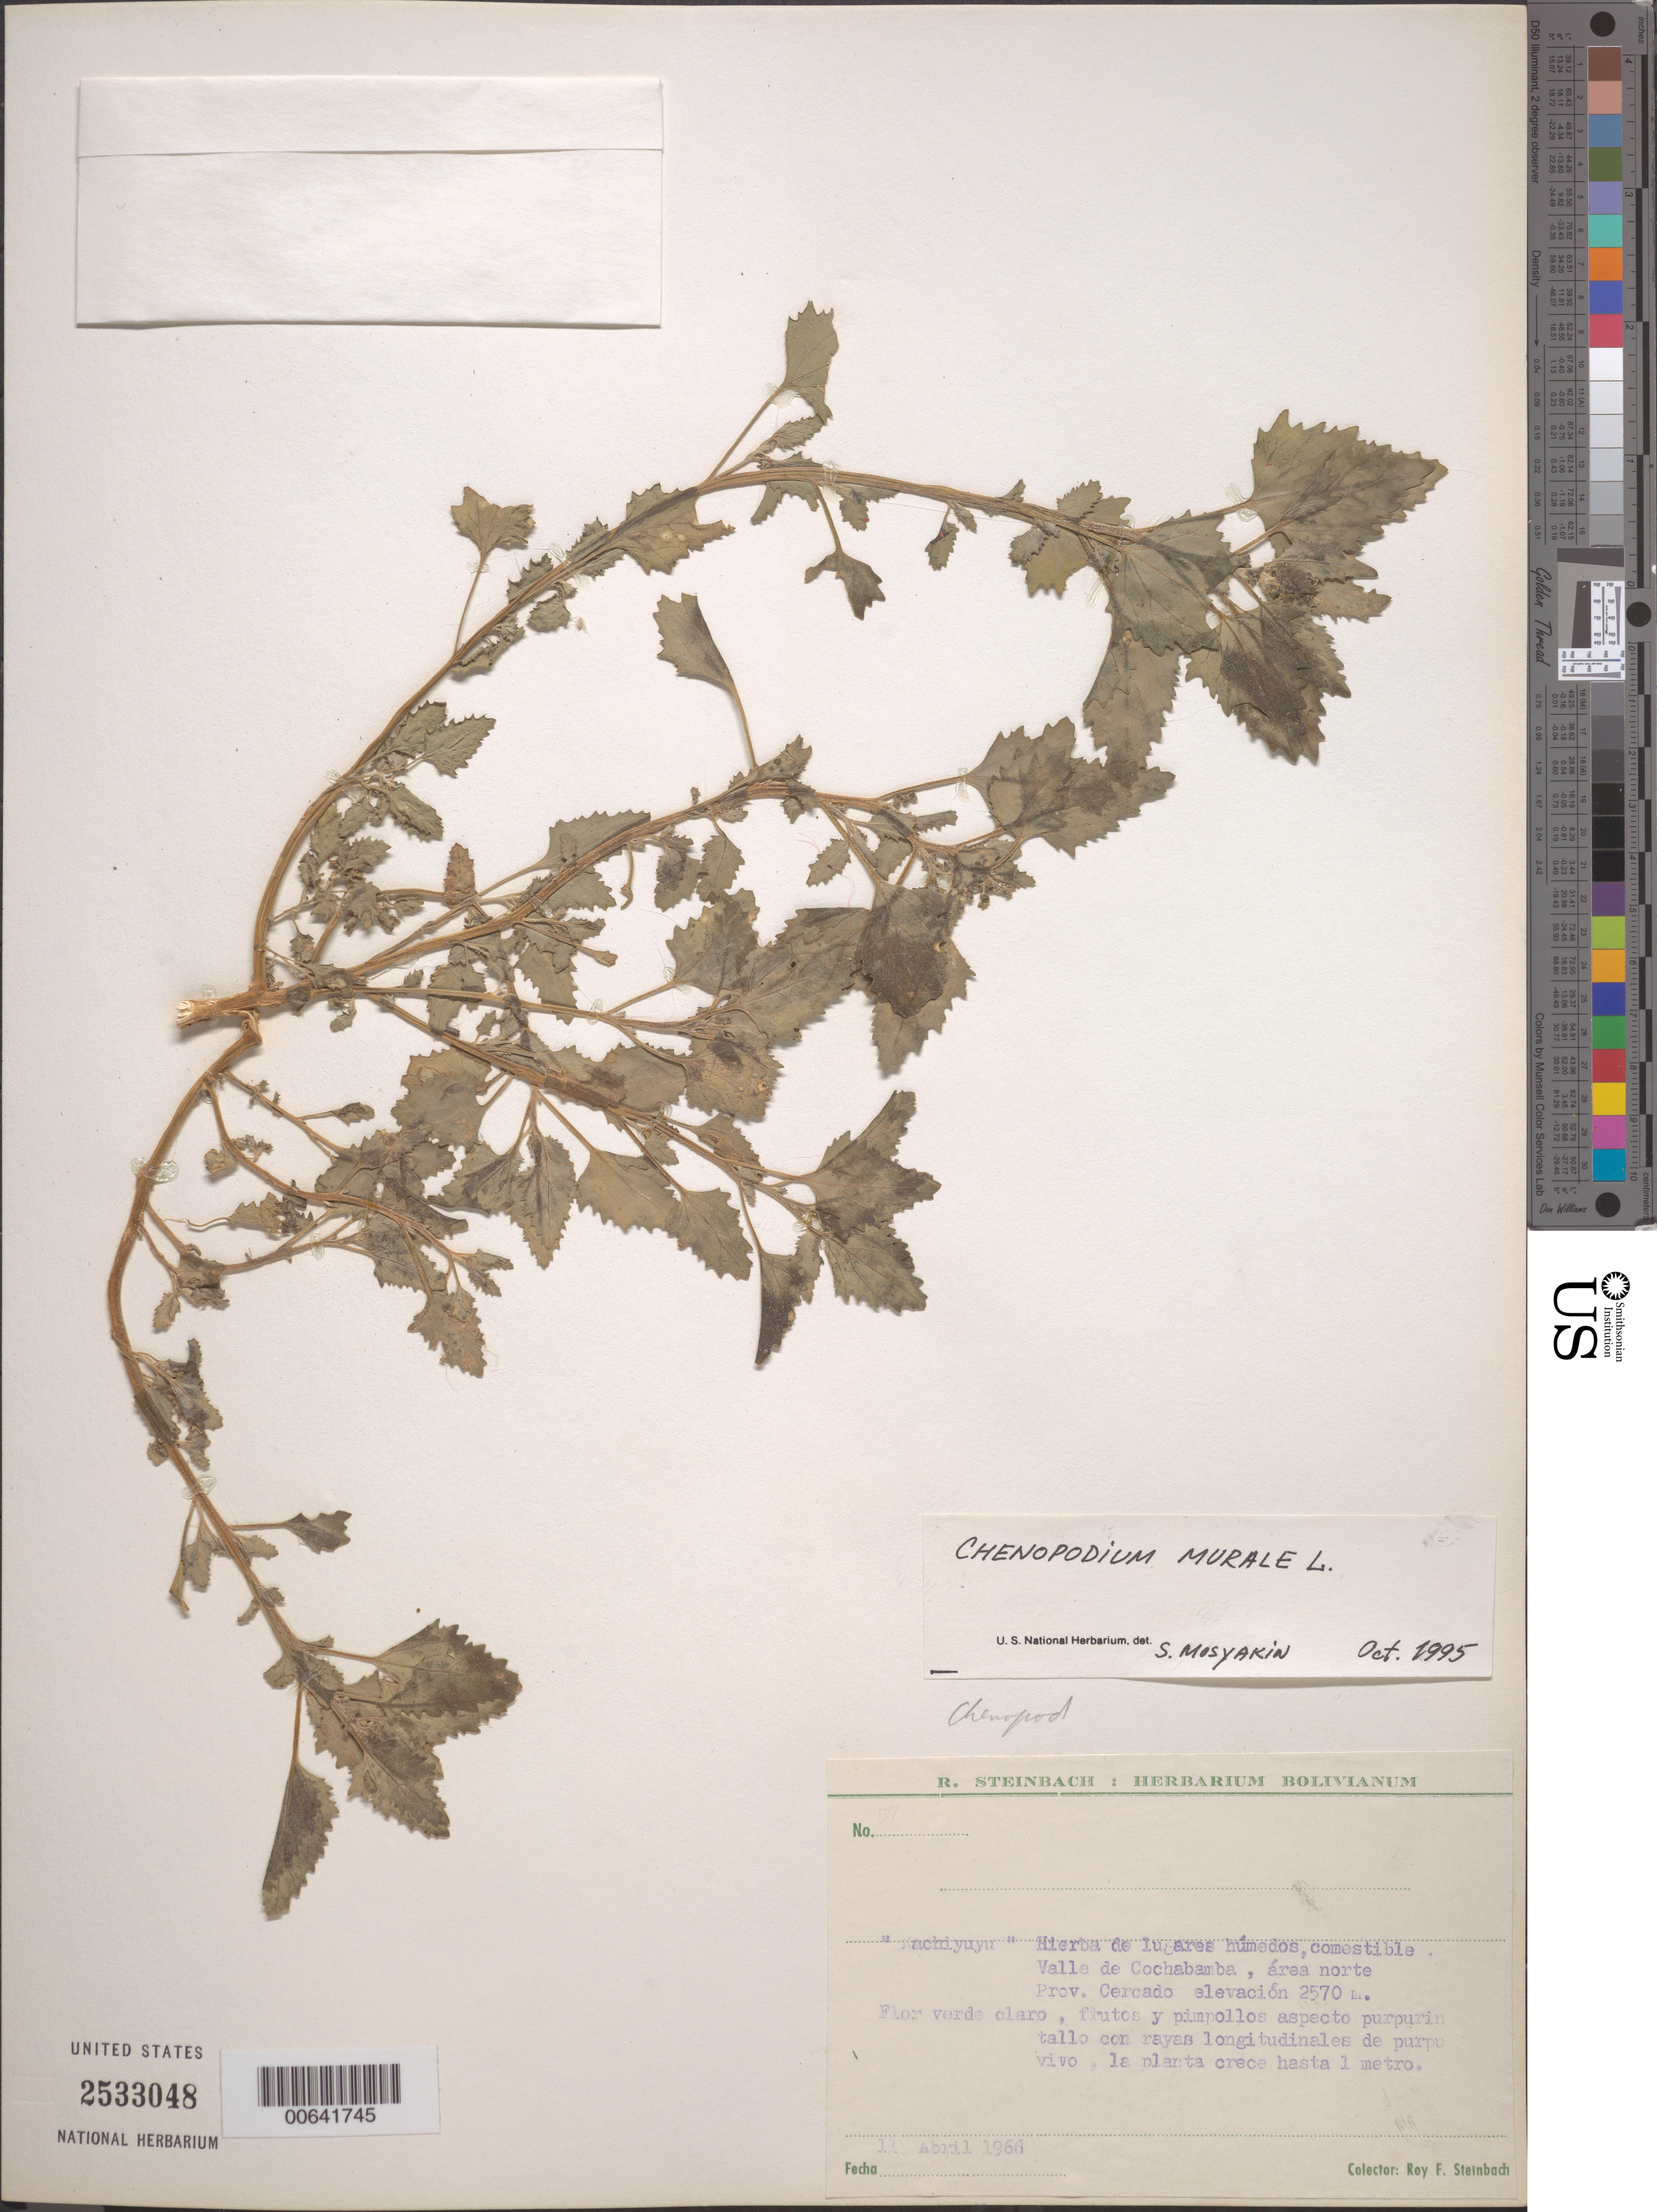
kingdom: Plantae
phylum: Tracheophyta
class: Magnoliopsida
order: Caryophyllales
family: Amaranthaceae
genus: Chenopodium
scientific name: Chenopodium murale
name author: L.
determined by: Mosyakin, S.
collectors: R. F. Steinbach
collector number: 57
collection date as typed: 04 Nov 1966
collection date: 1966-11-04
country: Bolivia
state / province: Cochabamba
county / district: Cercado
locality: Cercado. Valle de Cochabamba, area Norte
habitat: Crece en lugares humedos.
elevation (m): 2570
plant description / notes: Common name: Kachiyuyu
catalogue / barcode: US 2533048